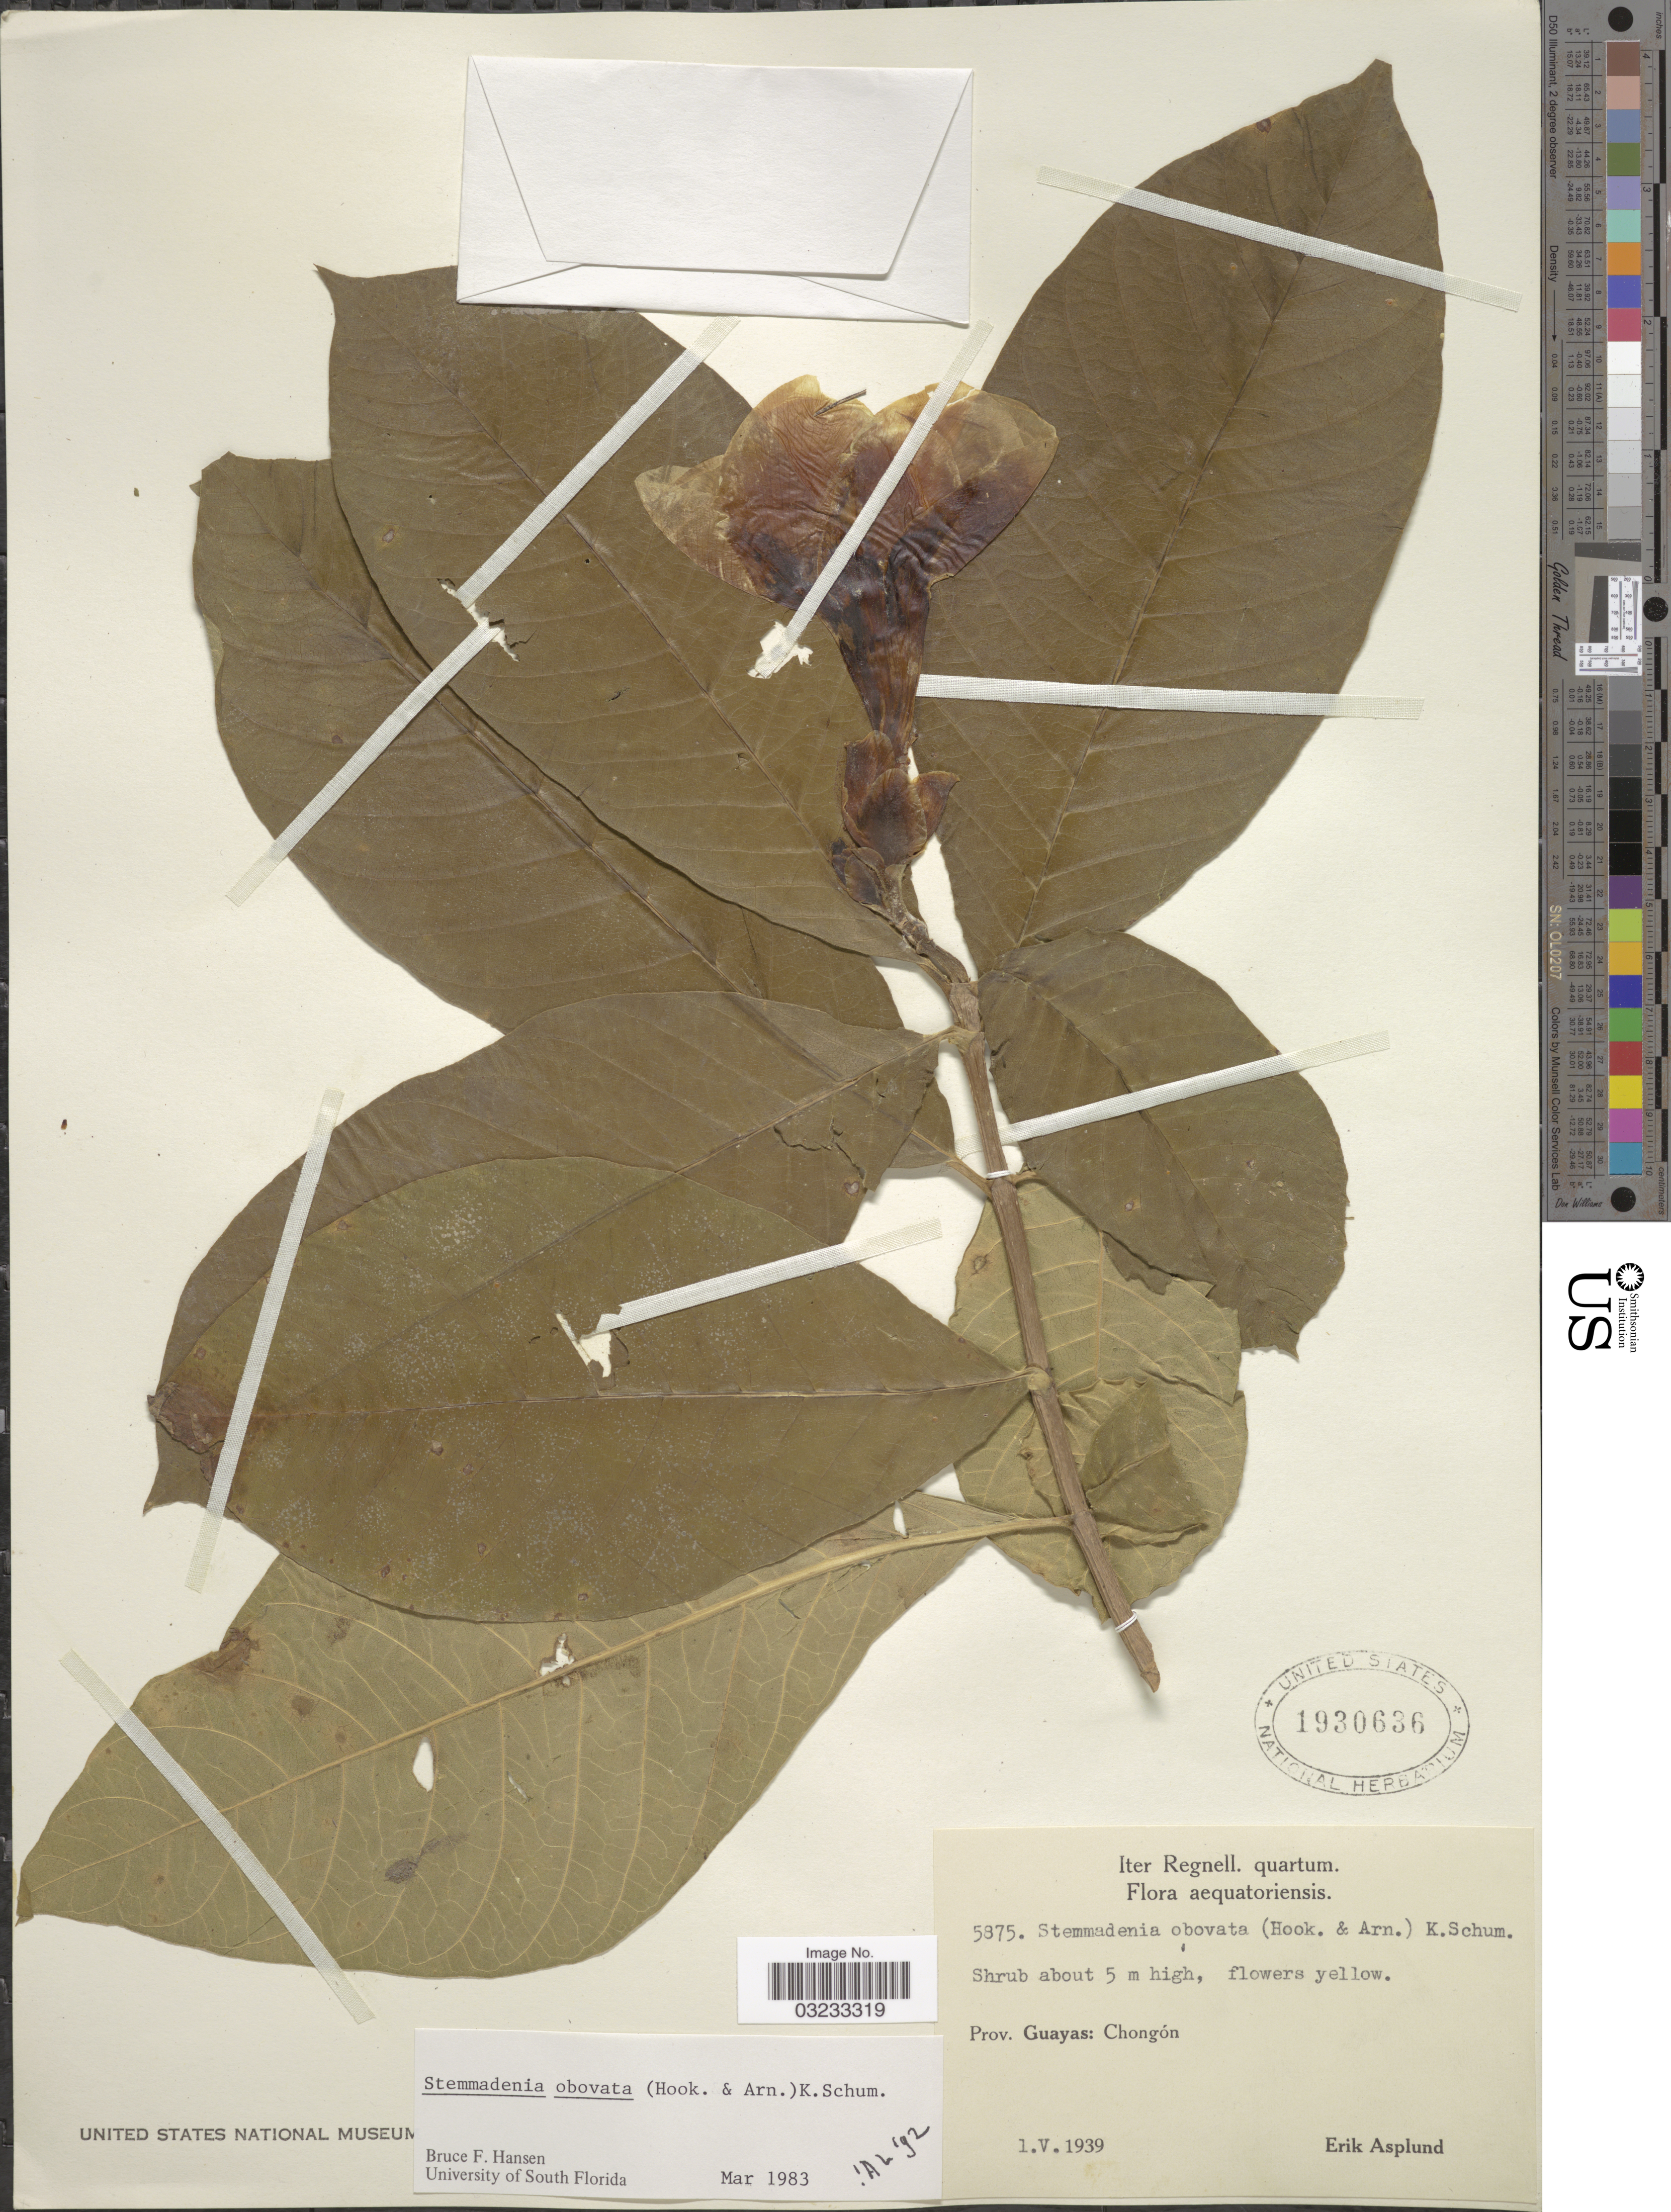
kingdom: Plantae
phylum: Tracheophyta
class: Magnoliopsida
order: Gentianales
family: Apocynaceae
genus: Stemmadenia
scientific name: Stemmadenia obovata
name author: (Hook. & Arn.) K. Schum.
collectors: E. Asplund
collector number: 5875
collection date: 1939-05-01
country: Ecuador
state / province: Guayas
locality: Chongón.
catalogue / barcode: US 1930636